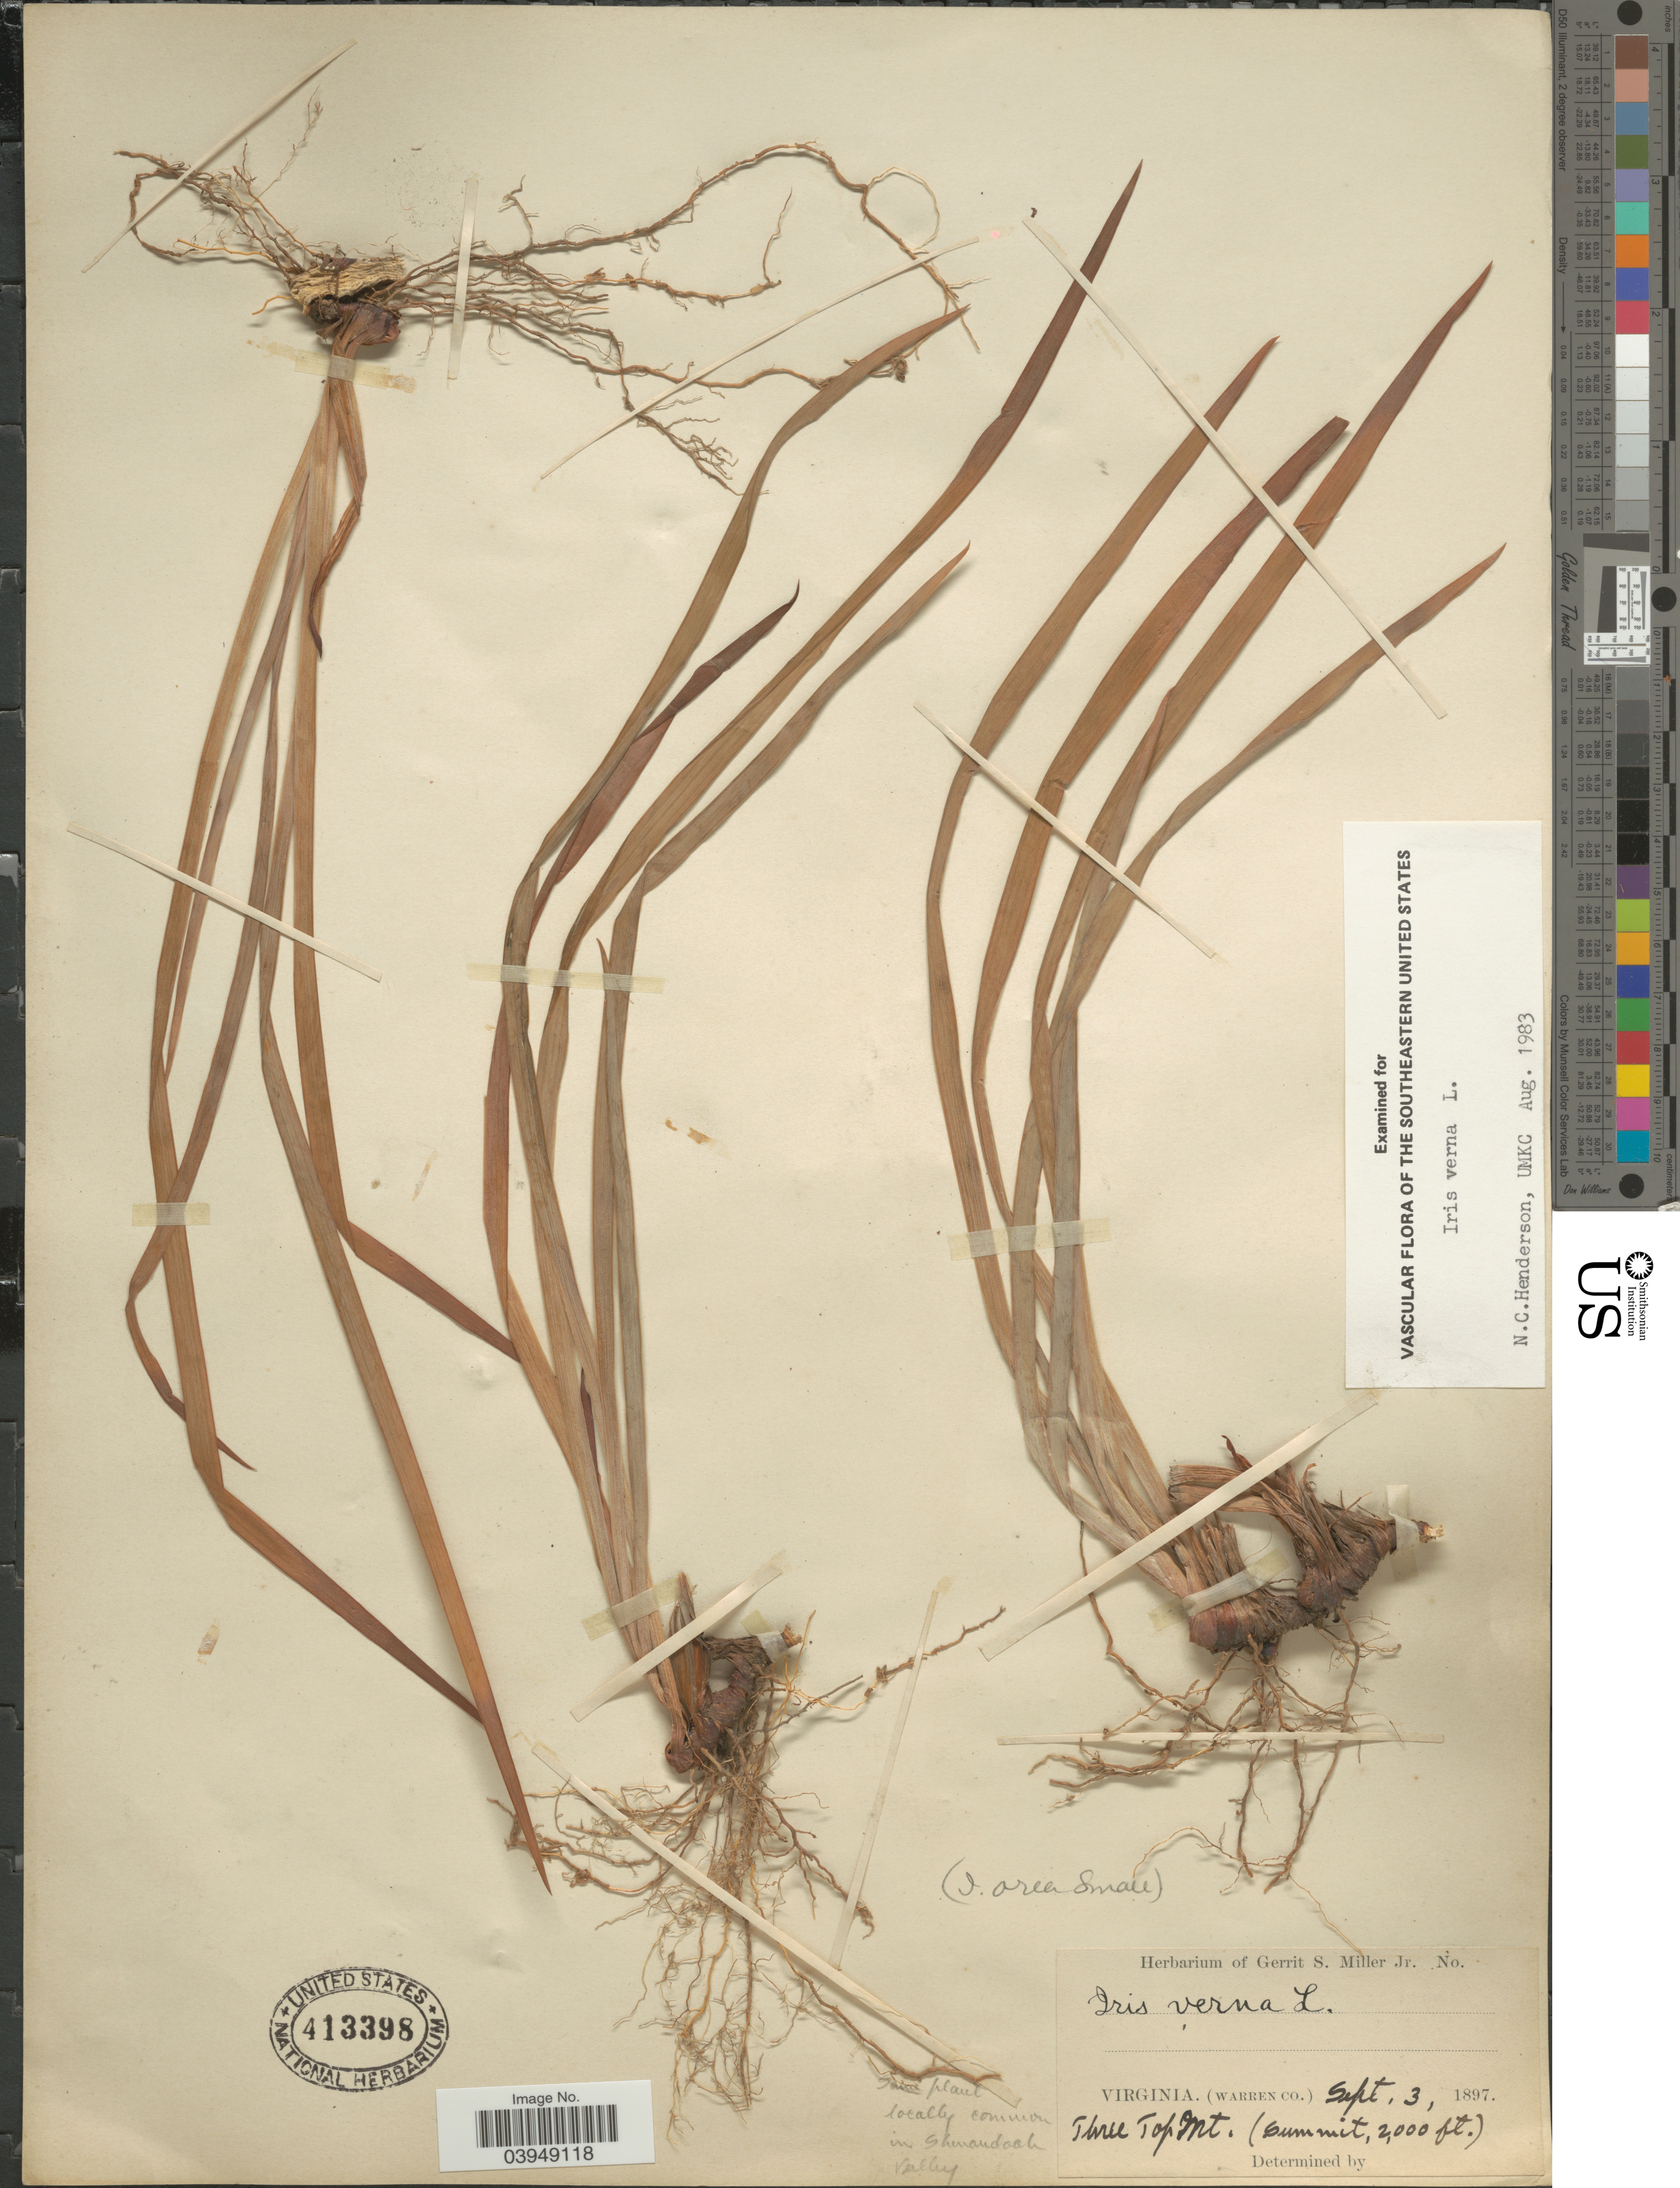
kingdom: Plantae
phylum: Tracheophyta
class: Liliopsida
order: Asparagales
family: Iridaceae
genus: Iris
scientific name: Iris verna var. smalliana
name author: Fernald ex M.E. Edwards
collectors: ex herb. Gerrit S. Miller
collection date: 1897-09-03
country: United States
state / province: Virginia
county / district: Warren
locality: Three Top Mt. (Summit). In Shenandoah Valley.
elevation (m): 610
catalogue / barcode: US 413398